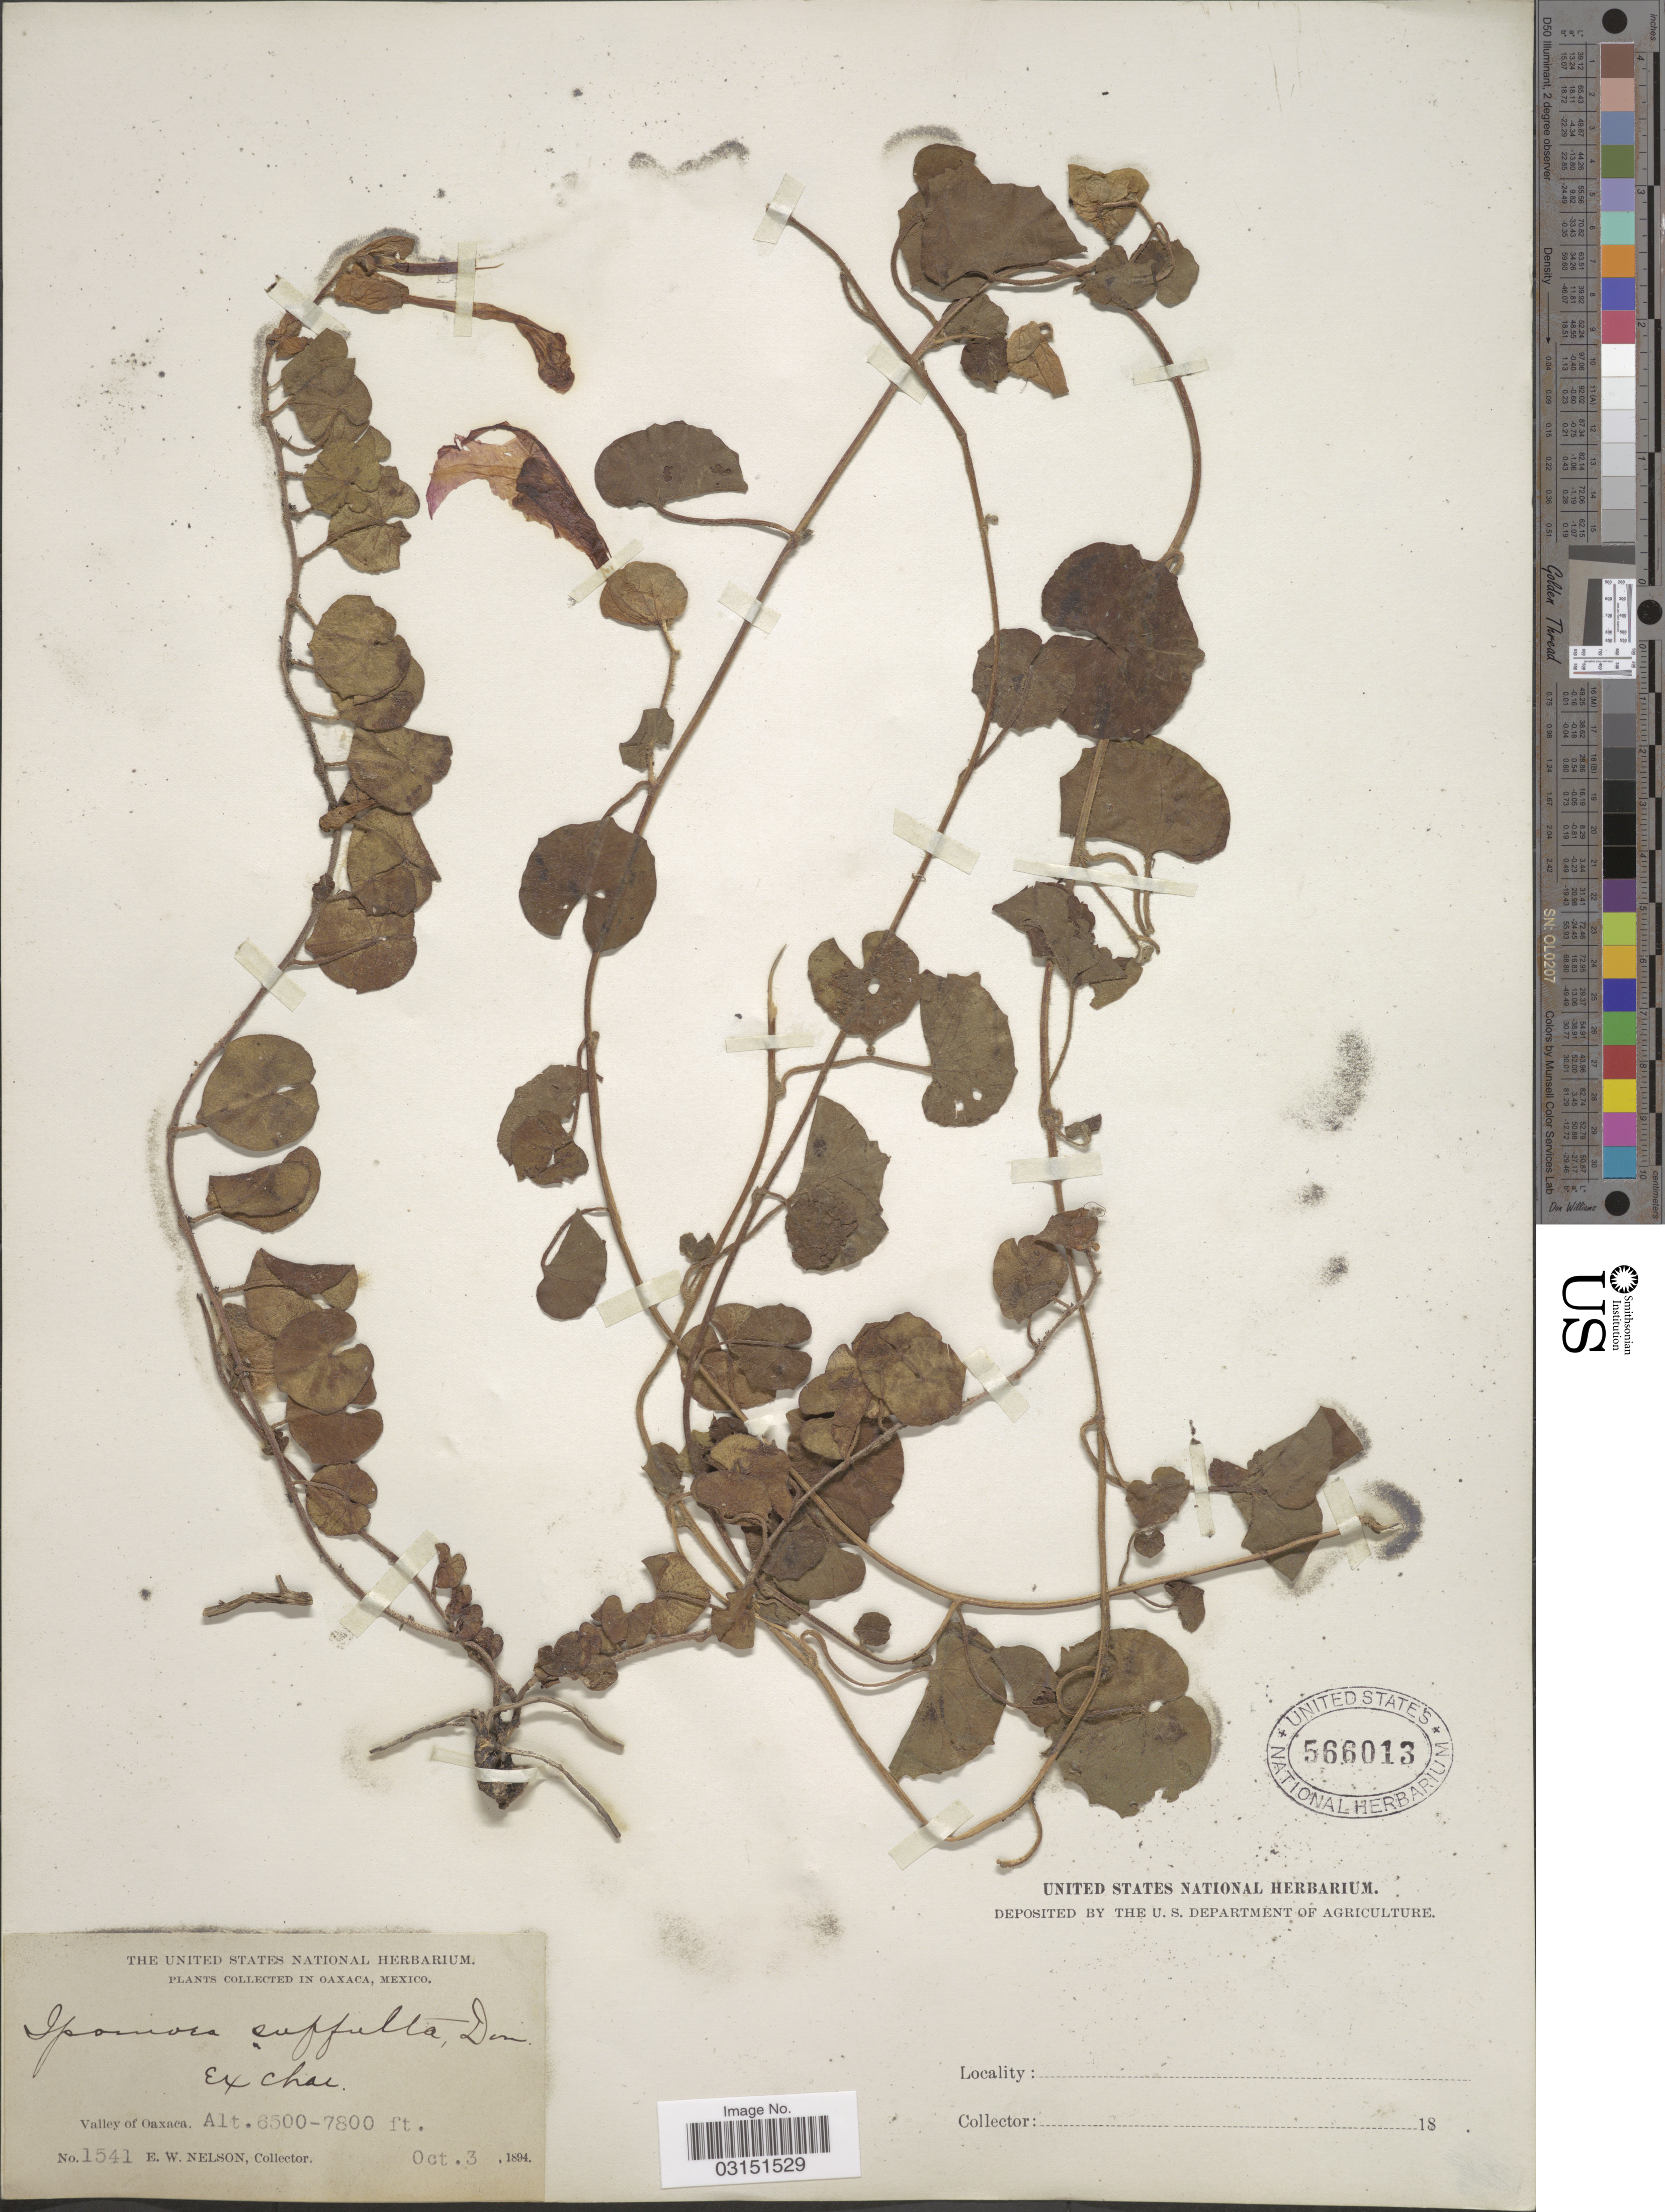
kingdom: Plantae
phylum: Tracheophyta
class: Magnoliopsida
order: Solanales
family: Convolvulaceae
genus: Ipomoea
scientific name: Ipomoea suffulta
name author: (Kunth) G. Don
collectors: E. W. Nelson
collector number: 1541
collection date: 1894-10-03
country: Mexico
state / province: Oaxaca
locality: Valley of Oaxaca.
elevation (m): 1981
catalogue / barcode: US 566013